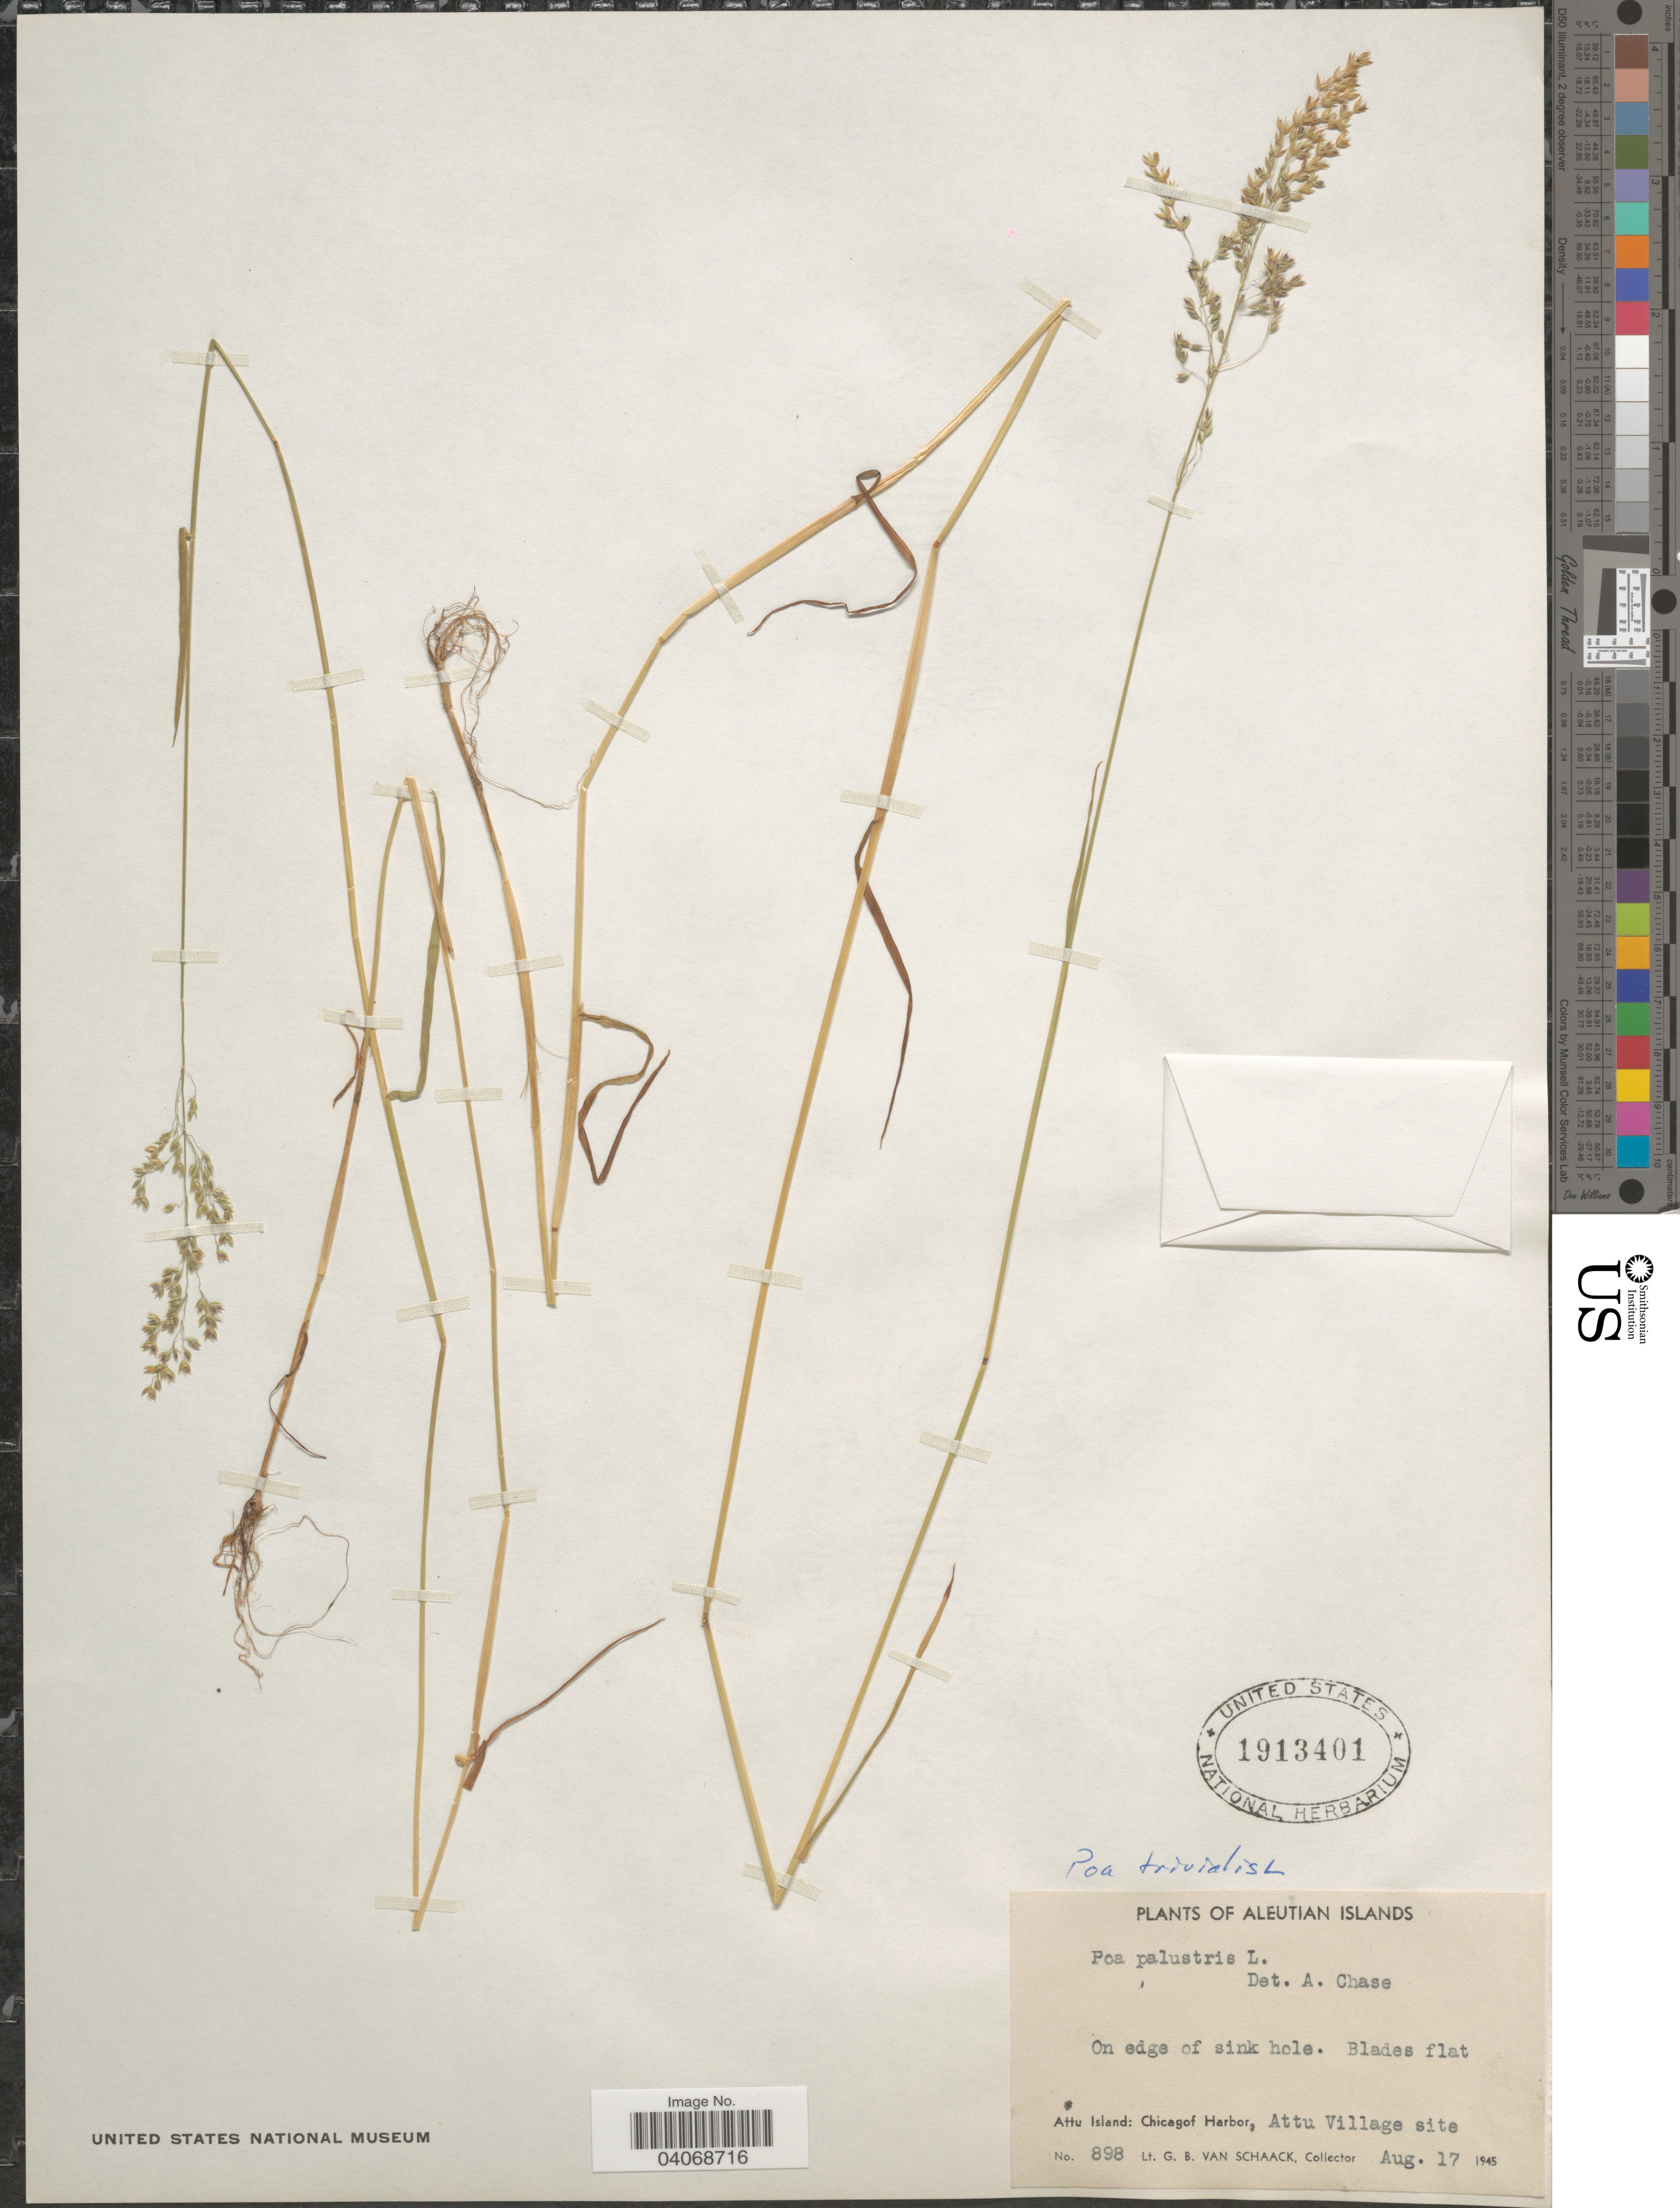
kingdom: Plantae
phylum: Tracheophyta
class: Liliopsida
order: Poales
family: Poaceae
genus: Poa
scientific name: Poa trivialis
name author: L.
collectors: G. Van Schaack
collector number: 898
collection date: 1945-08-17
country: United States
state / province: Alaska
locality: Aleutian Islands. On edge of sink hole. Blades flat. Attu Island: Chicagof Harbor, Attu Village site.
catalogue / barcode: US 1913401